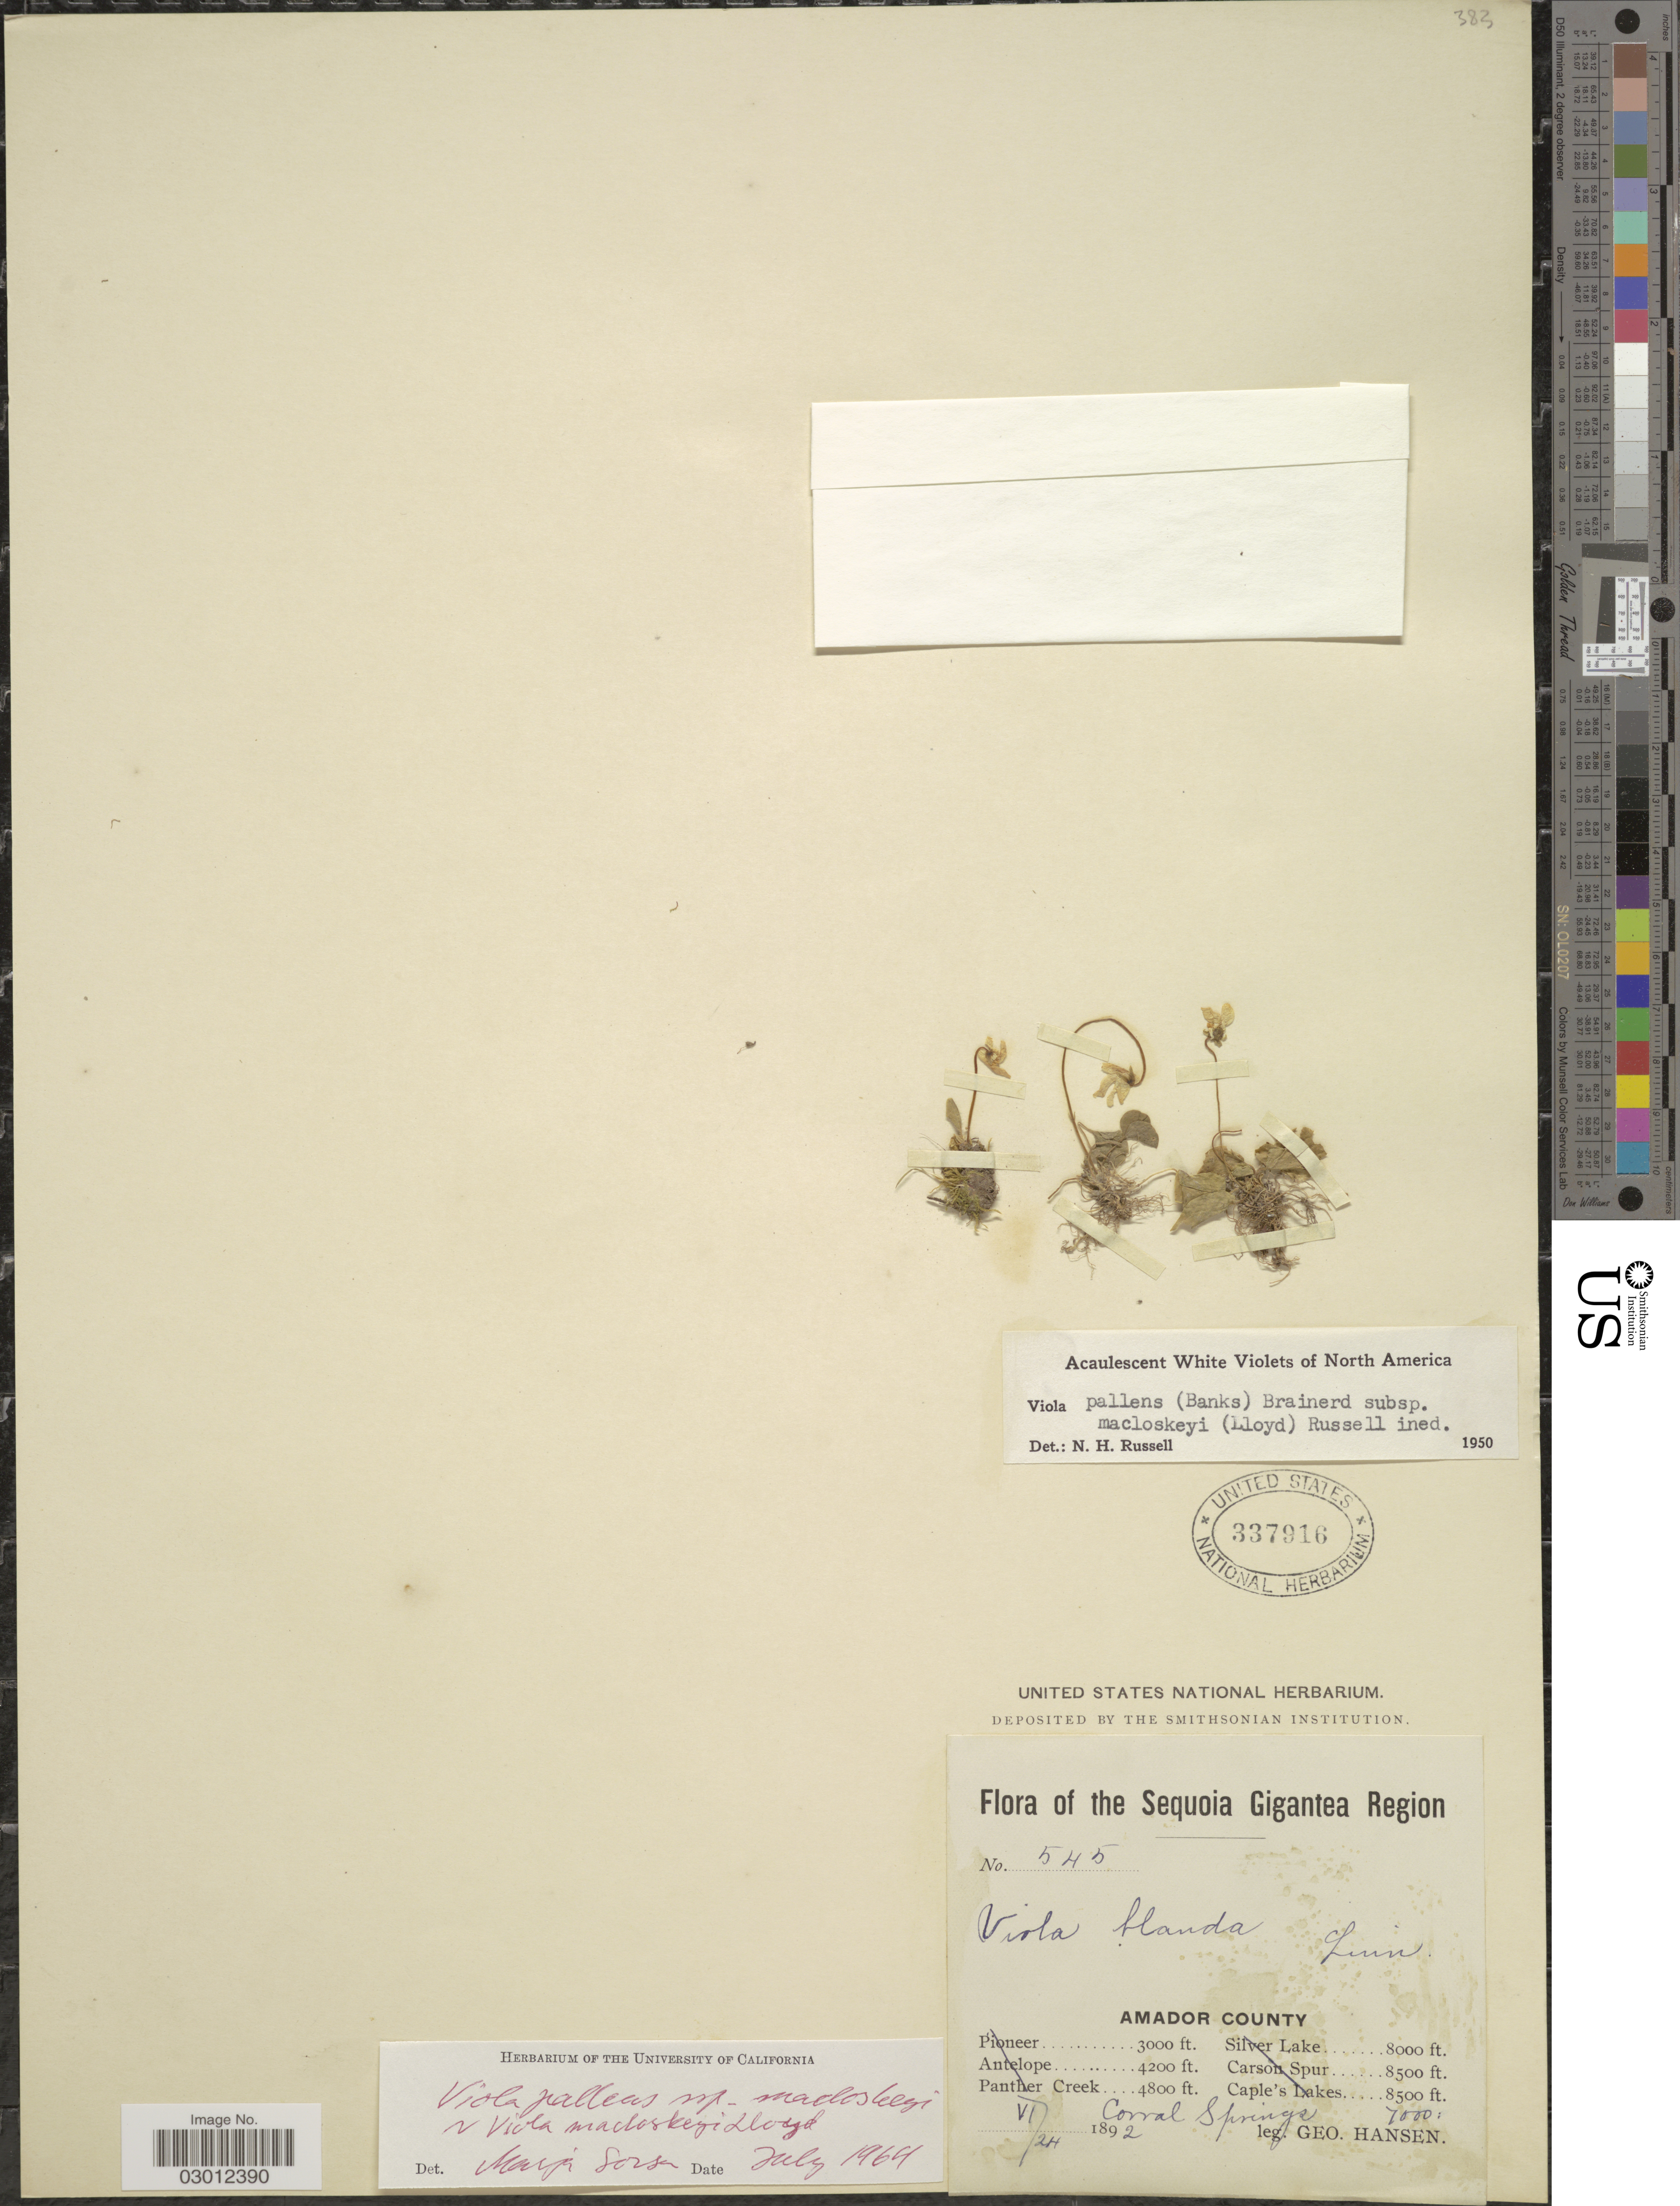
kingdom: Plantae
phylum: Tracheophyta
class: Magnoliopsida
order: Malpighiales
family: Violaceae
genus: Viola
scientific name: Viola pallens subsp. macloskeyi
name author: (F.E. Lloyd) M.S. Baker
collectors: G. Hansen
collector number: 545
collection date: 1892-06-24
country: United States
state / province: California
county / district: Amador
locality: Sequoia Gigantea Region. Amador County, Corral Springs.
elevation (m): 2134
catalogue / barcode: US 337916